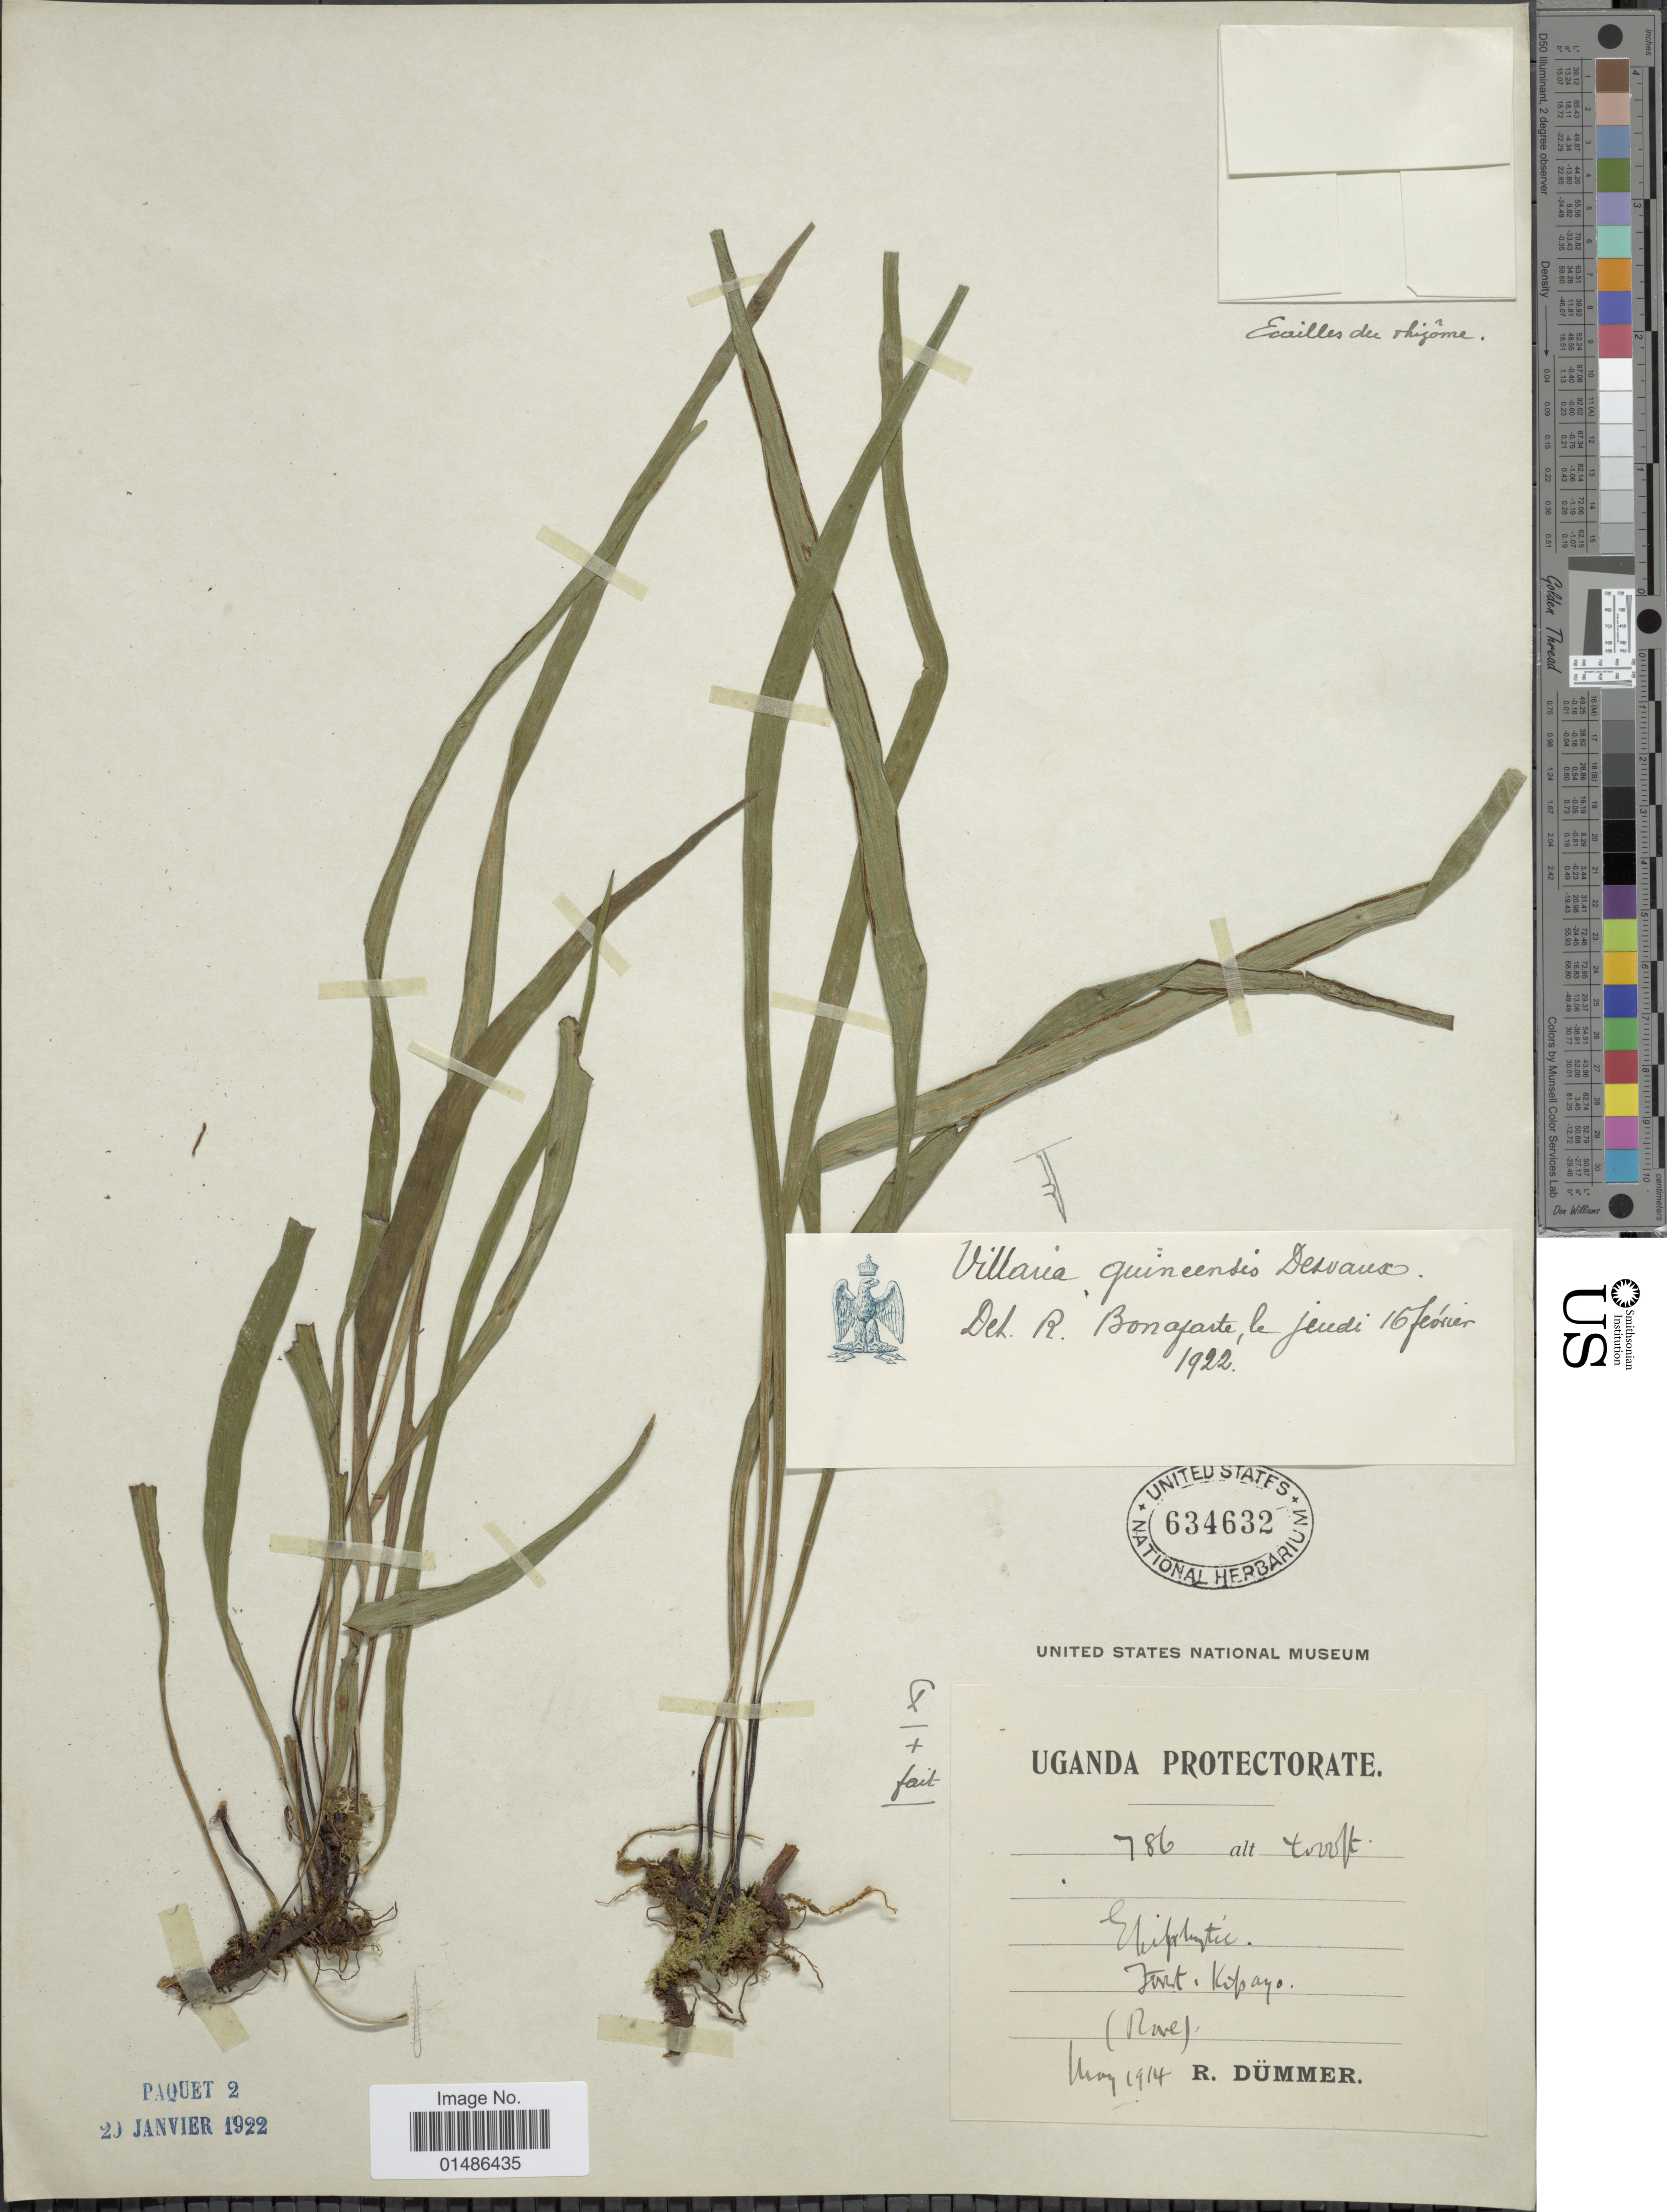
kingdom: Plantae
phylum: Tracheophyta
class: Polypodiopsida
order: Polypodiales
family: Pteridaceae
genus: Haplopteris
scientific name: Haplopteris guineensis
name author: (Desv.) E.H. Crane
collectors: R. A. Dümmer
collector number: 786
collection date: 1914-05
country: Uganda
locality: Kipayo.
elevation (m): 1219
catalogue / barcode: US 634632